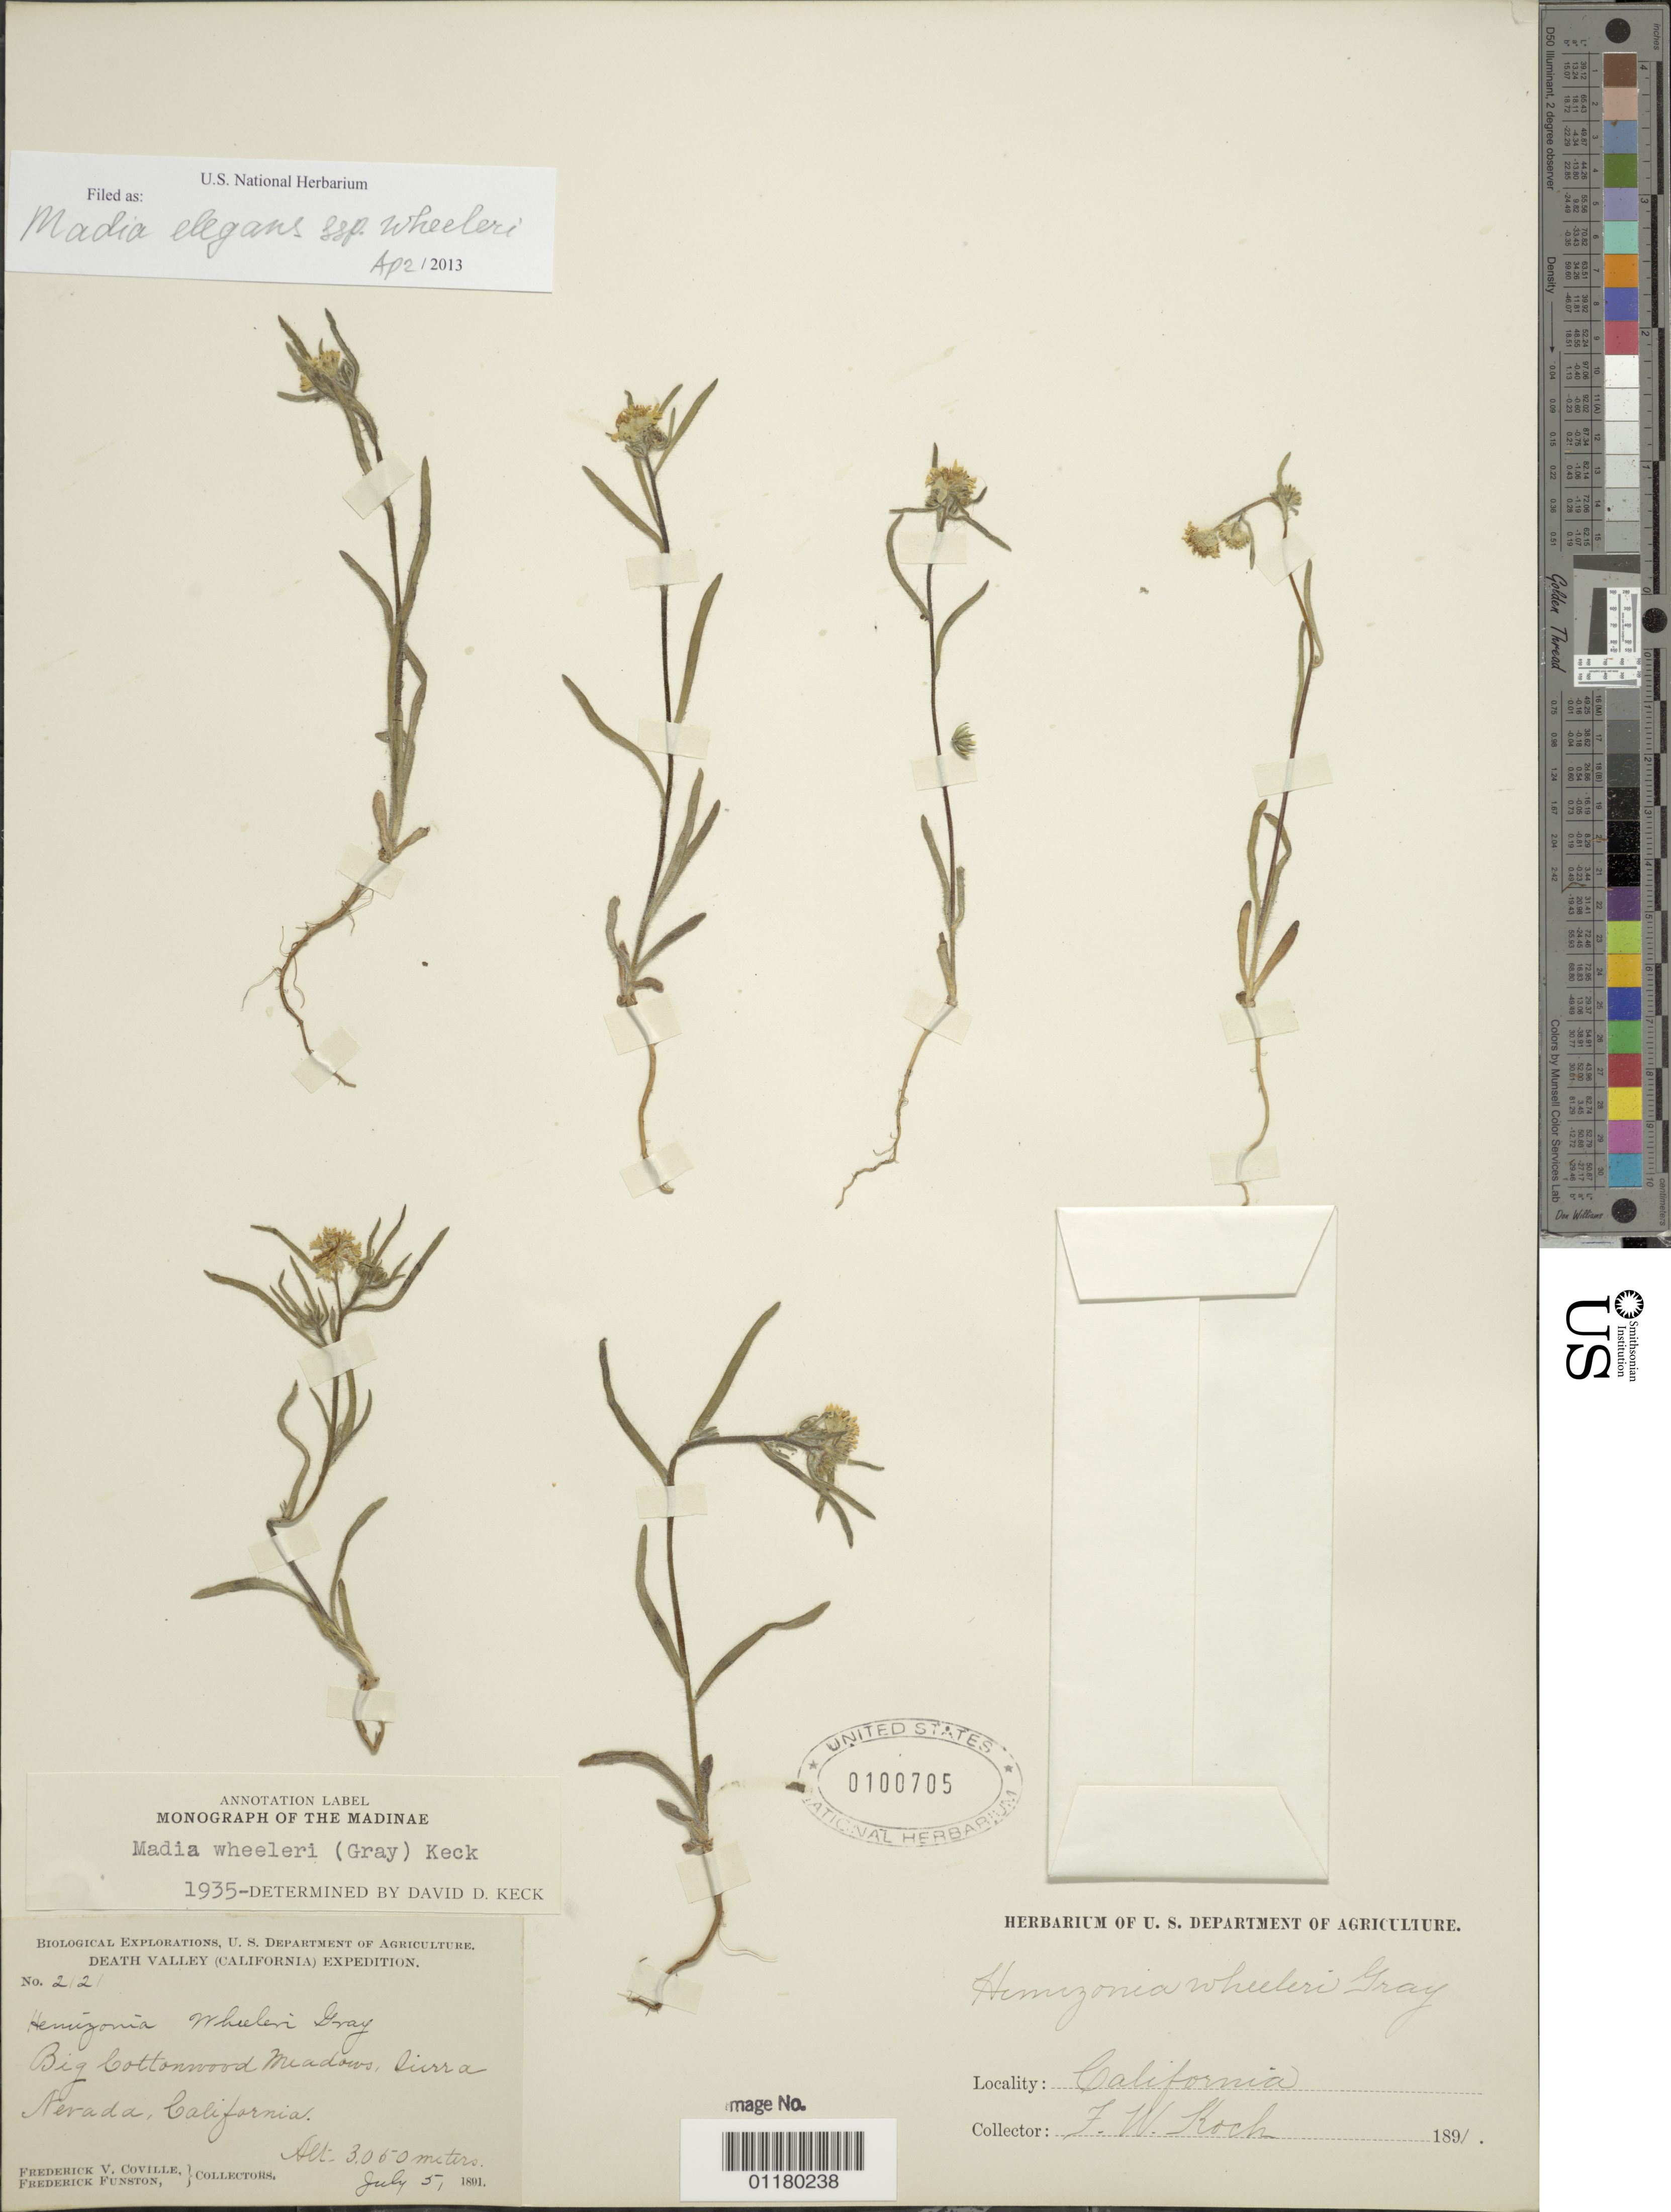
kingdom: Plantae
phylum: Tracheophyta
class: Magnoliopsida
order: Asterales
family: Asteraceae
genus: Madia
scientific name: Madia elegans subsp. wheeleri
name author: (A. Gray) D.D. Keck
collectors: F. V. Coville & F. Funston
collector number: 2121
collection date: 1891-07-05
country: United States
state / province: California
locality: Big Cottonwood Meadows, Sierra Nevada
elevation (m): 3050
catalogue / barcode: US 100705